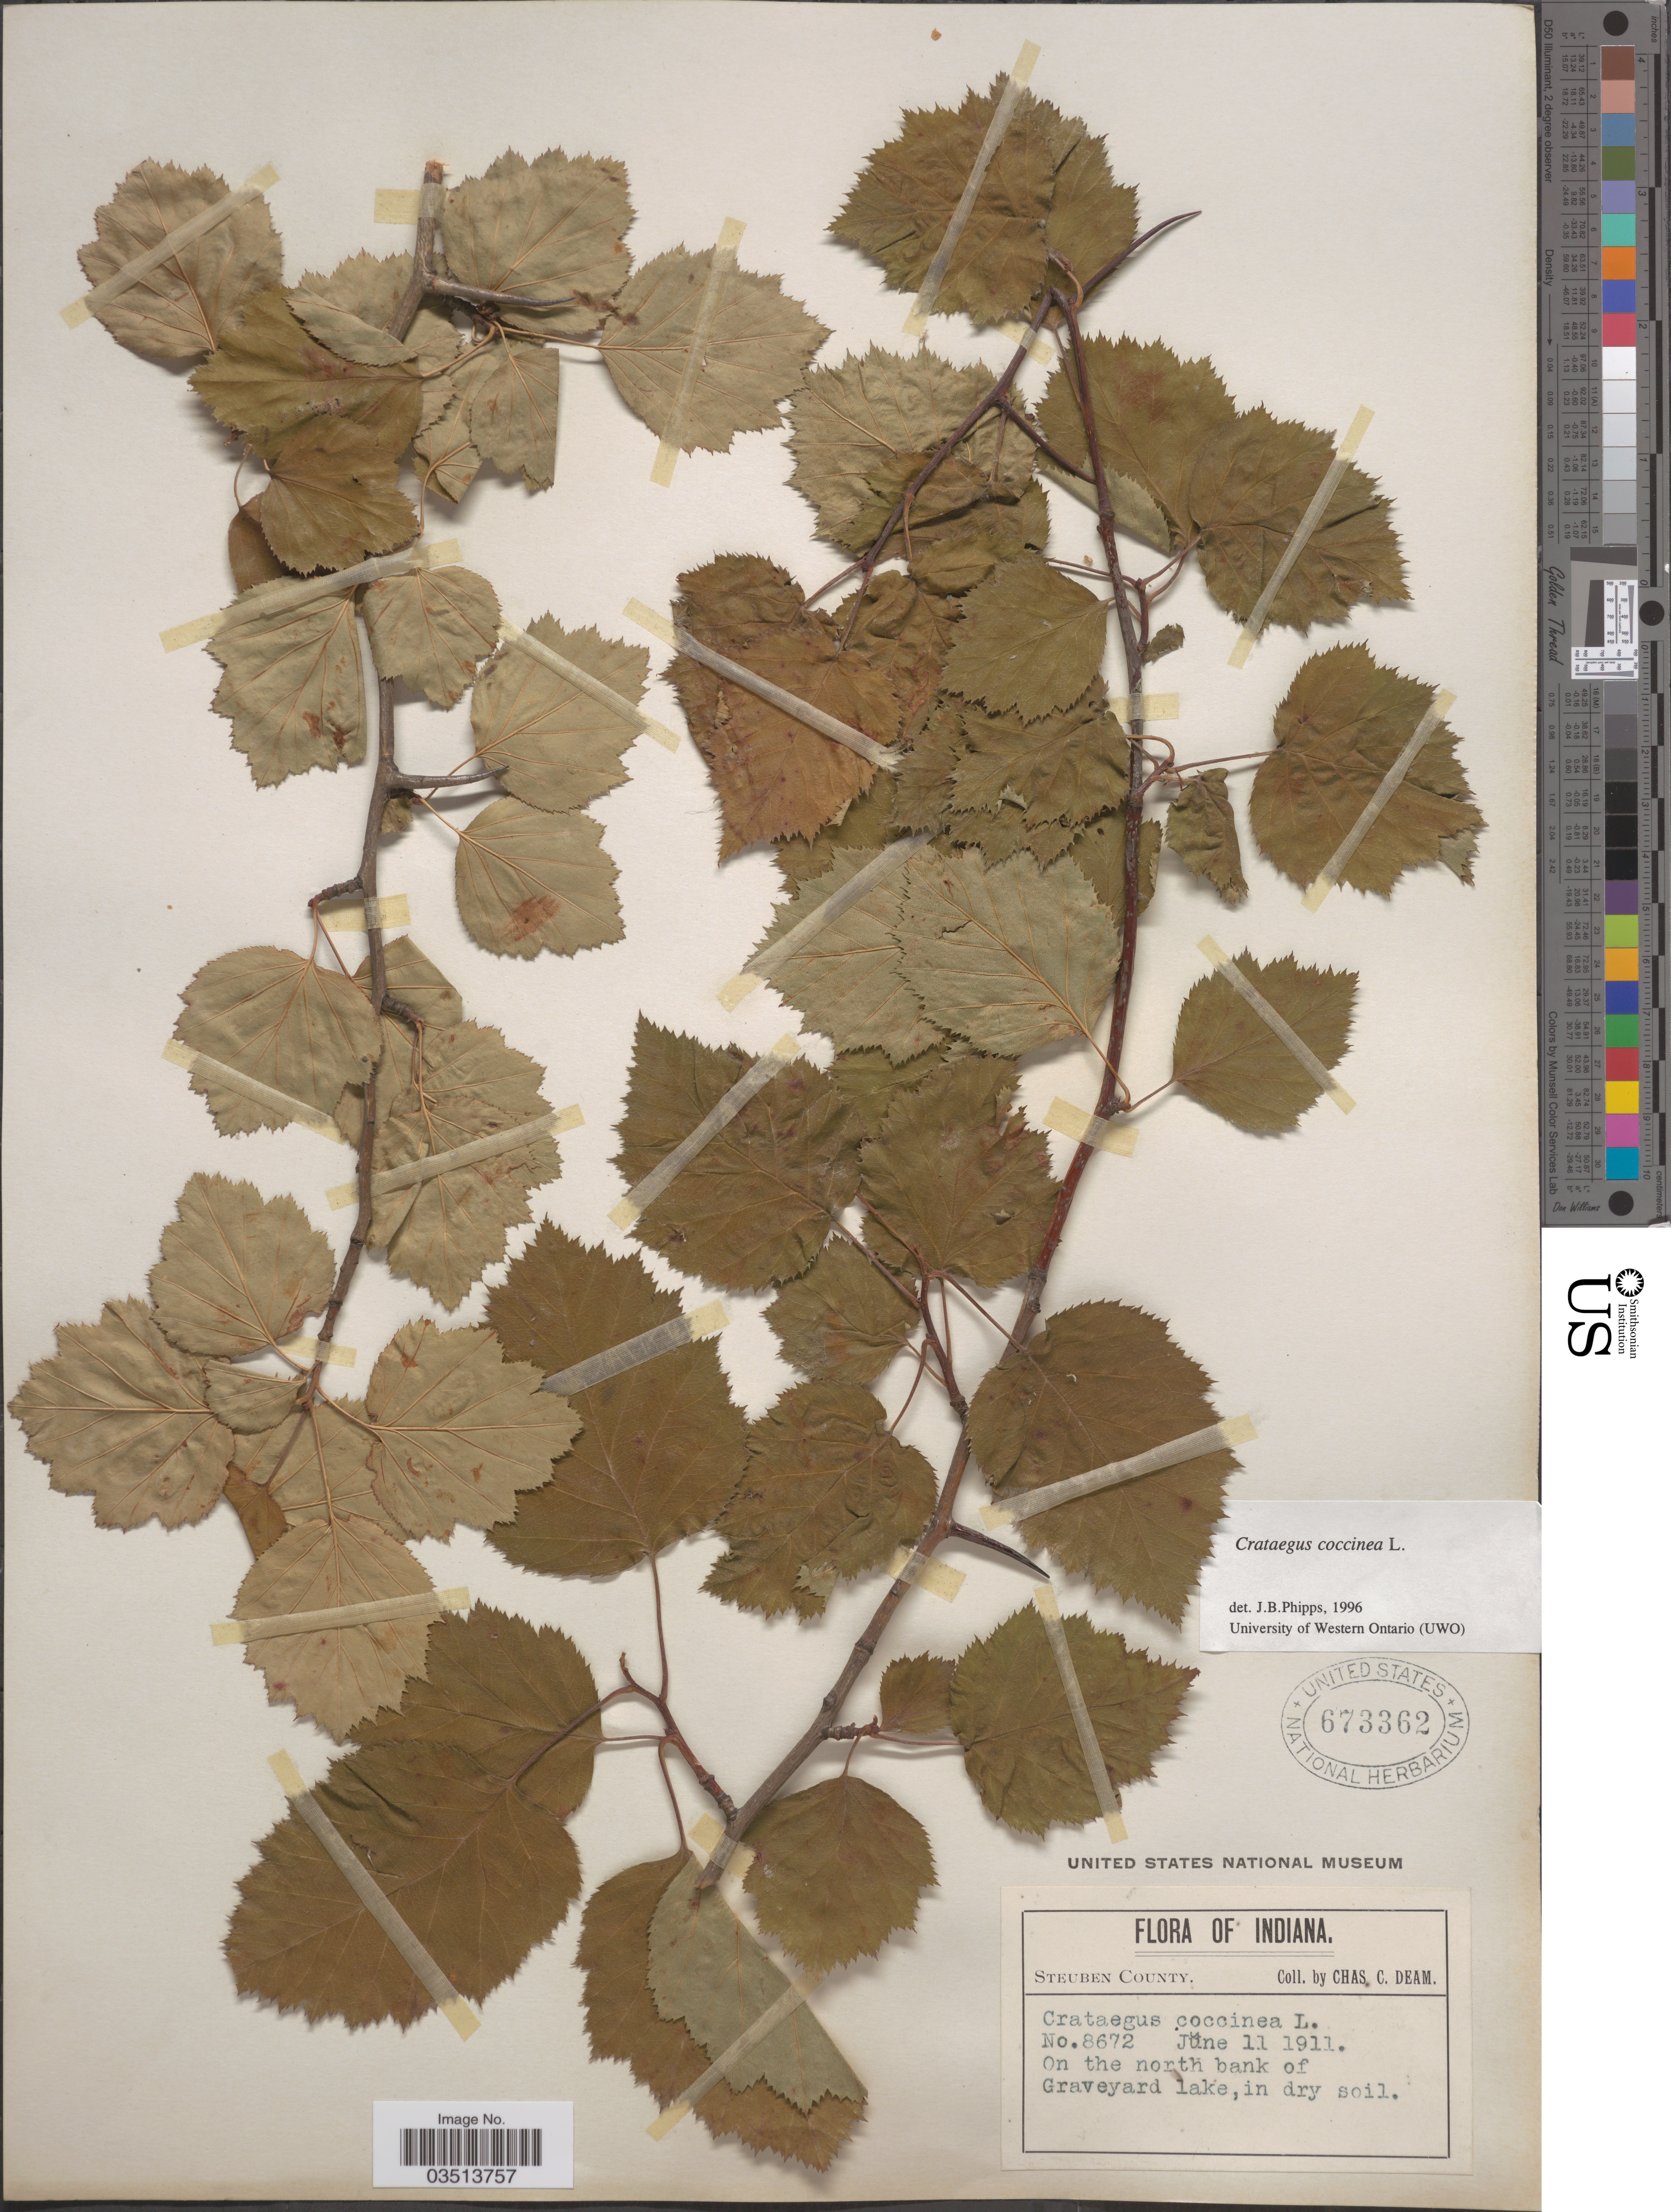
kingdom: Plantae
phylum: Tracheophyta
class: Magnoliopsida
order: Rosales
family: Rosaceae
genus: Crataegus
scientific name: Crataegus coccinea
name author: Ashe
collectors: C. C. Deam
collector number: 8672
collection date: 1911-06-11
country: United States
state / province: Indiana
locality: Steuben County. On the north bank of Graveyard lake.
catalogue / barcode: US 673362